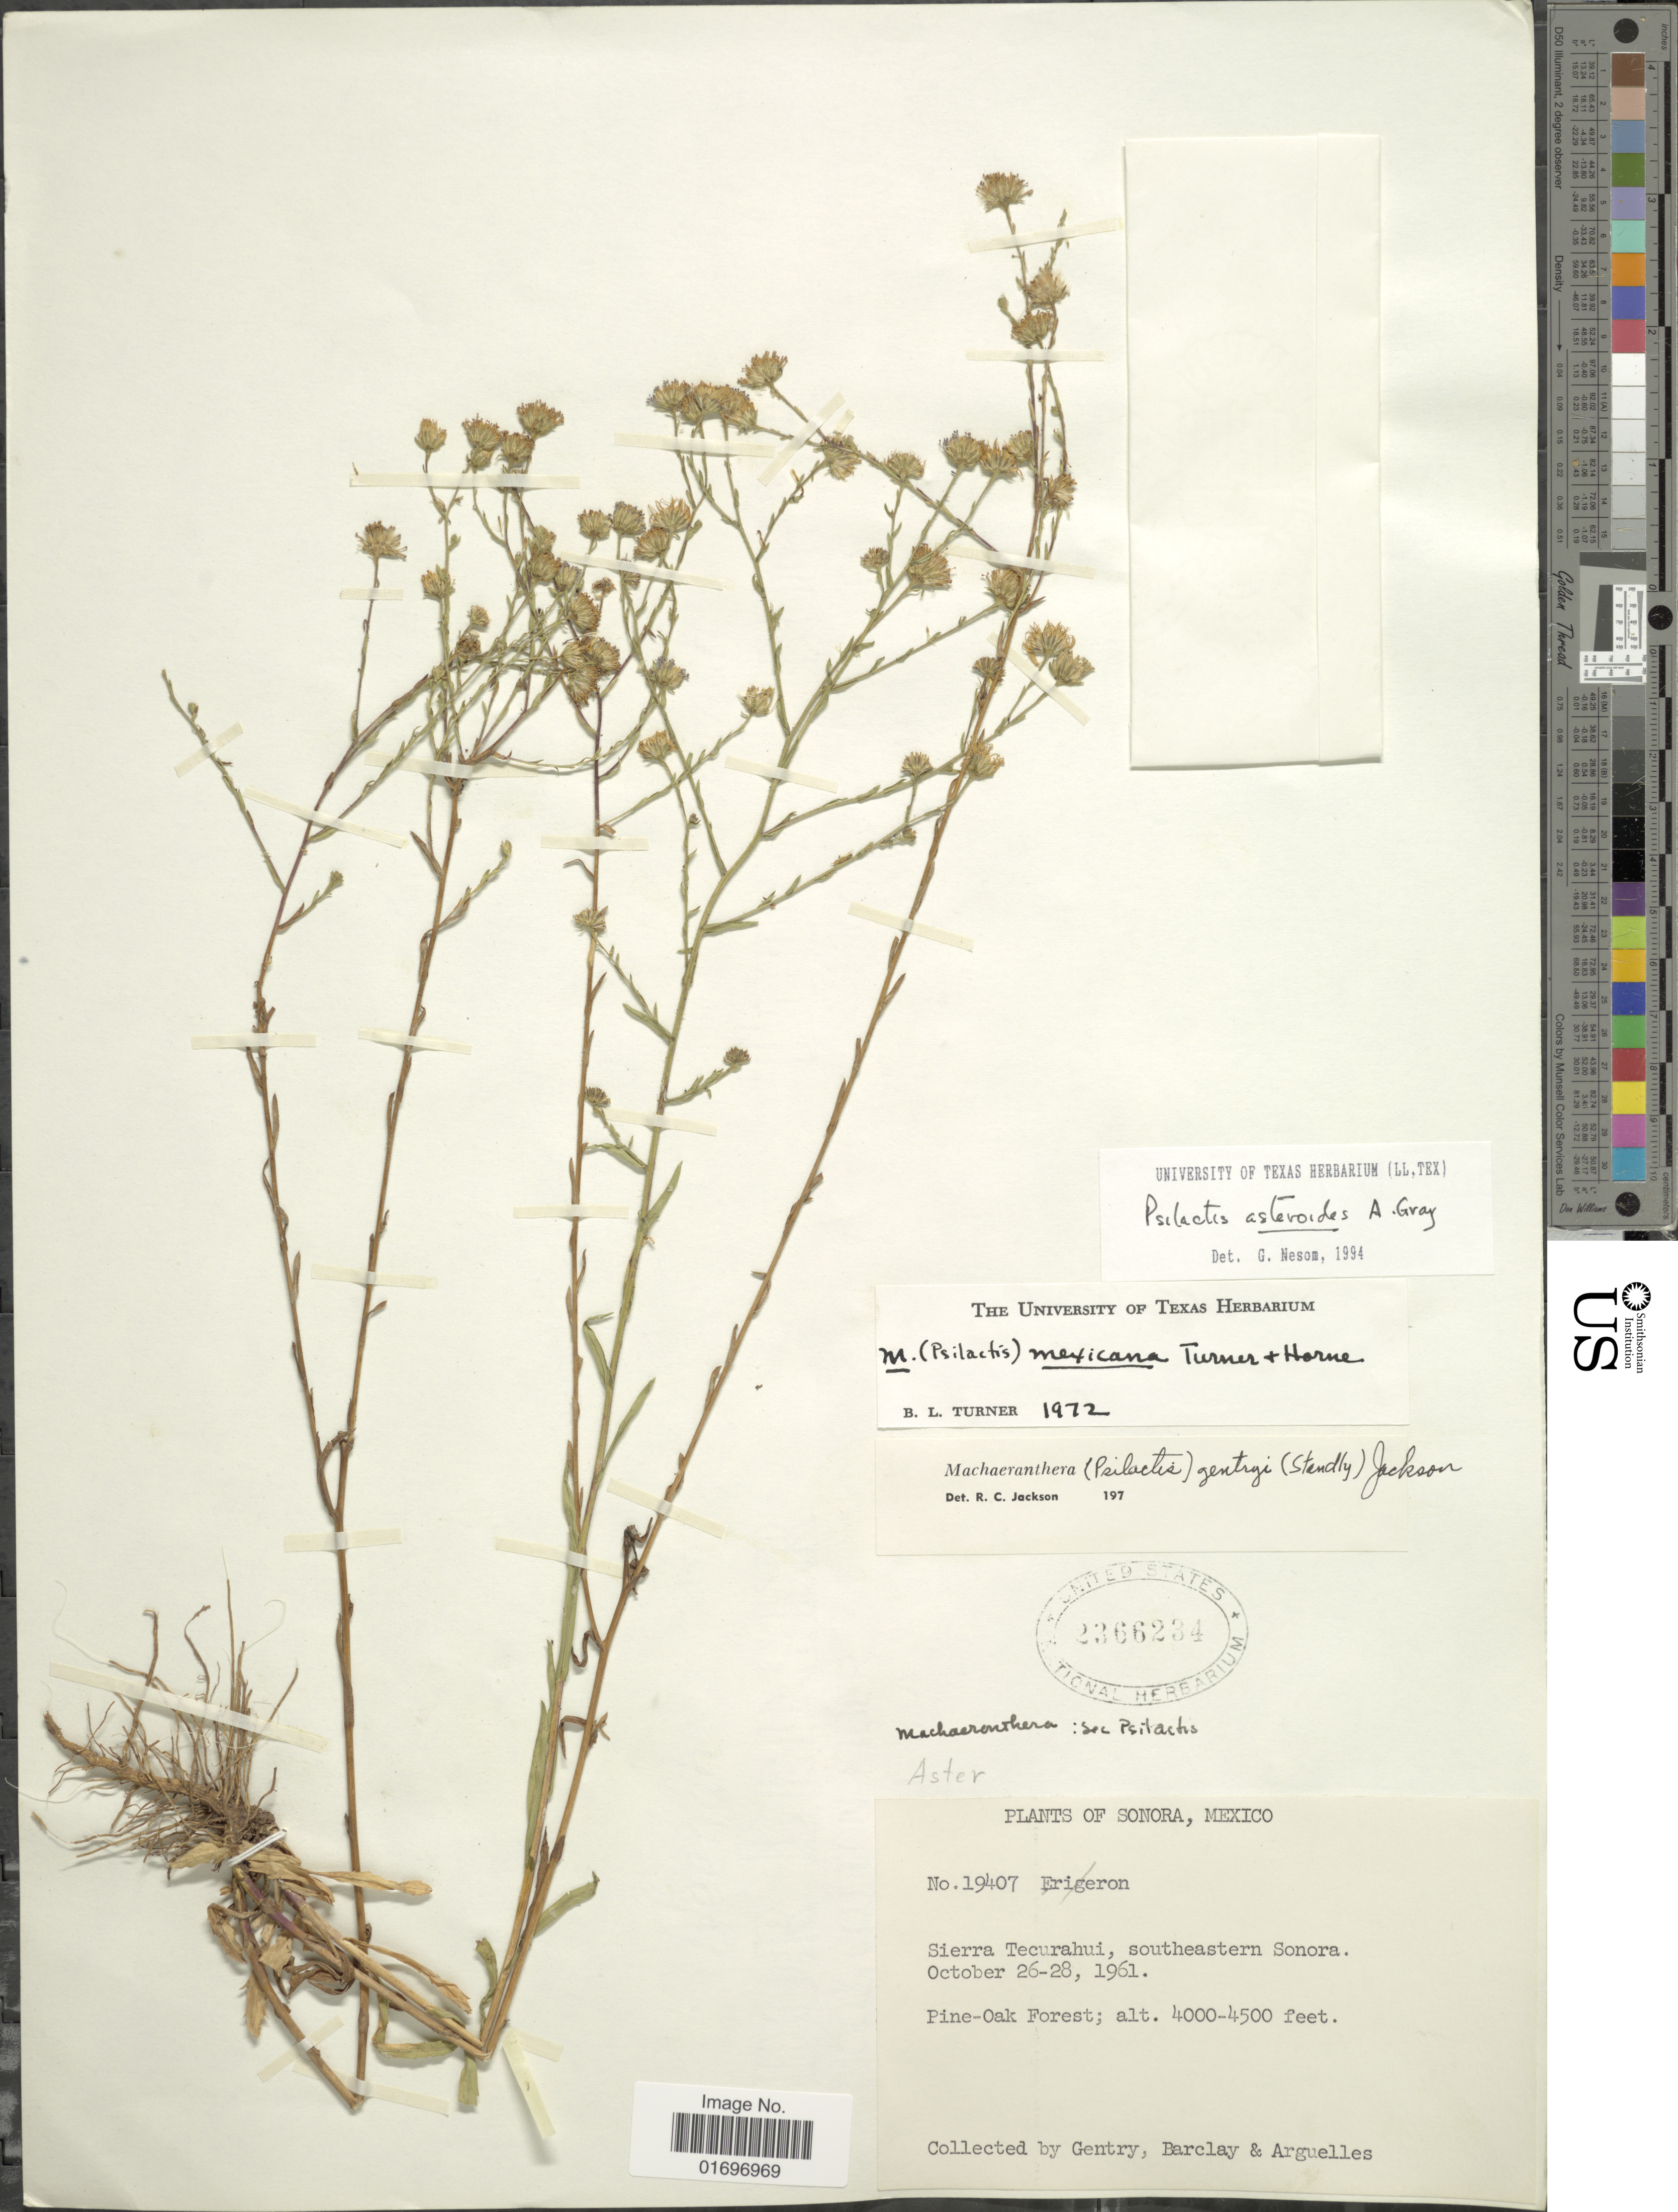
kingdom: Plantae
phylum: Tracheophyta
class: Magnoliopsida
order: Asterales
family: Asteraceae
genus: Psilactis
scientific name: Psilactis asteroides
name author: A. Gray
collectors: Gentry, --, -- Barclay & Arguelles, --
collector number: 19407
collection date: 1961-10-26/1961-10-28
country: Mexico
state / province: Sonora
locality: Sonora, Mexico. Sierra Tecurahui, southeastern Sonora. Pine-Oak Forest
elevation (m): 1219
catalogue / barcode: US 2366234